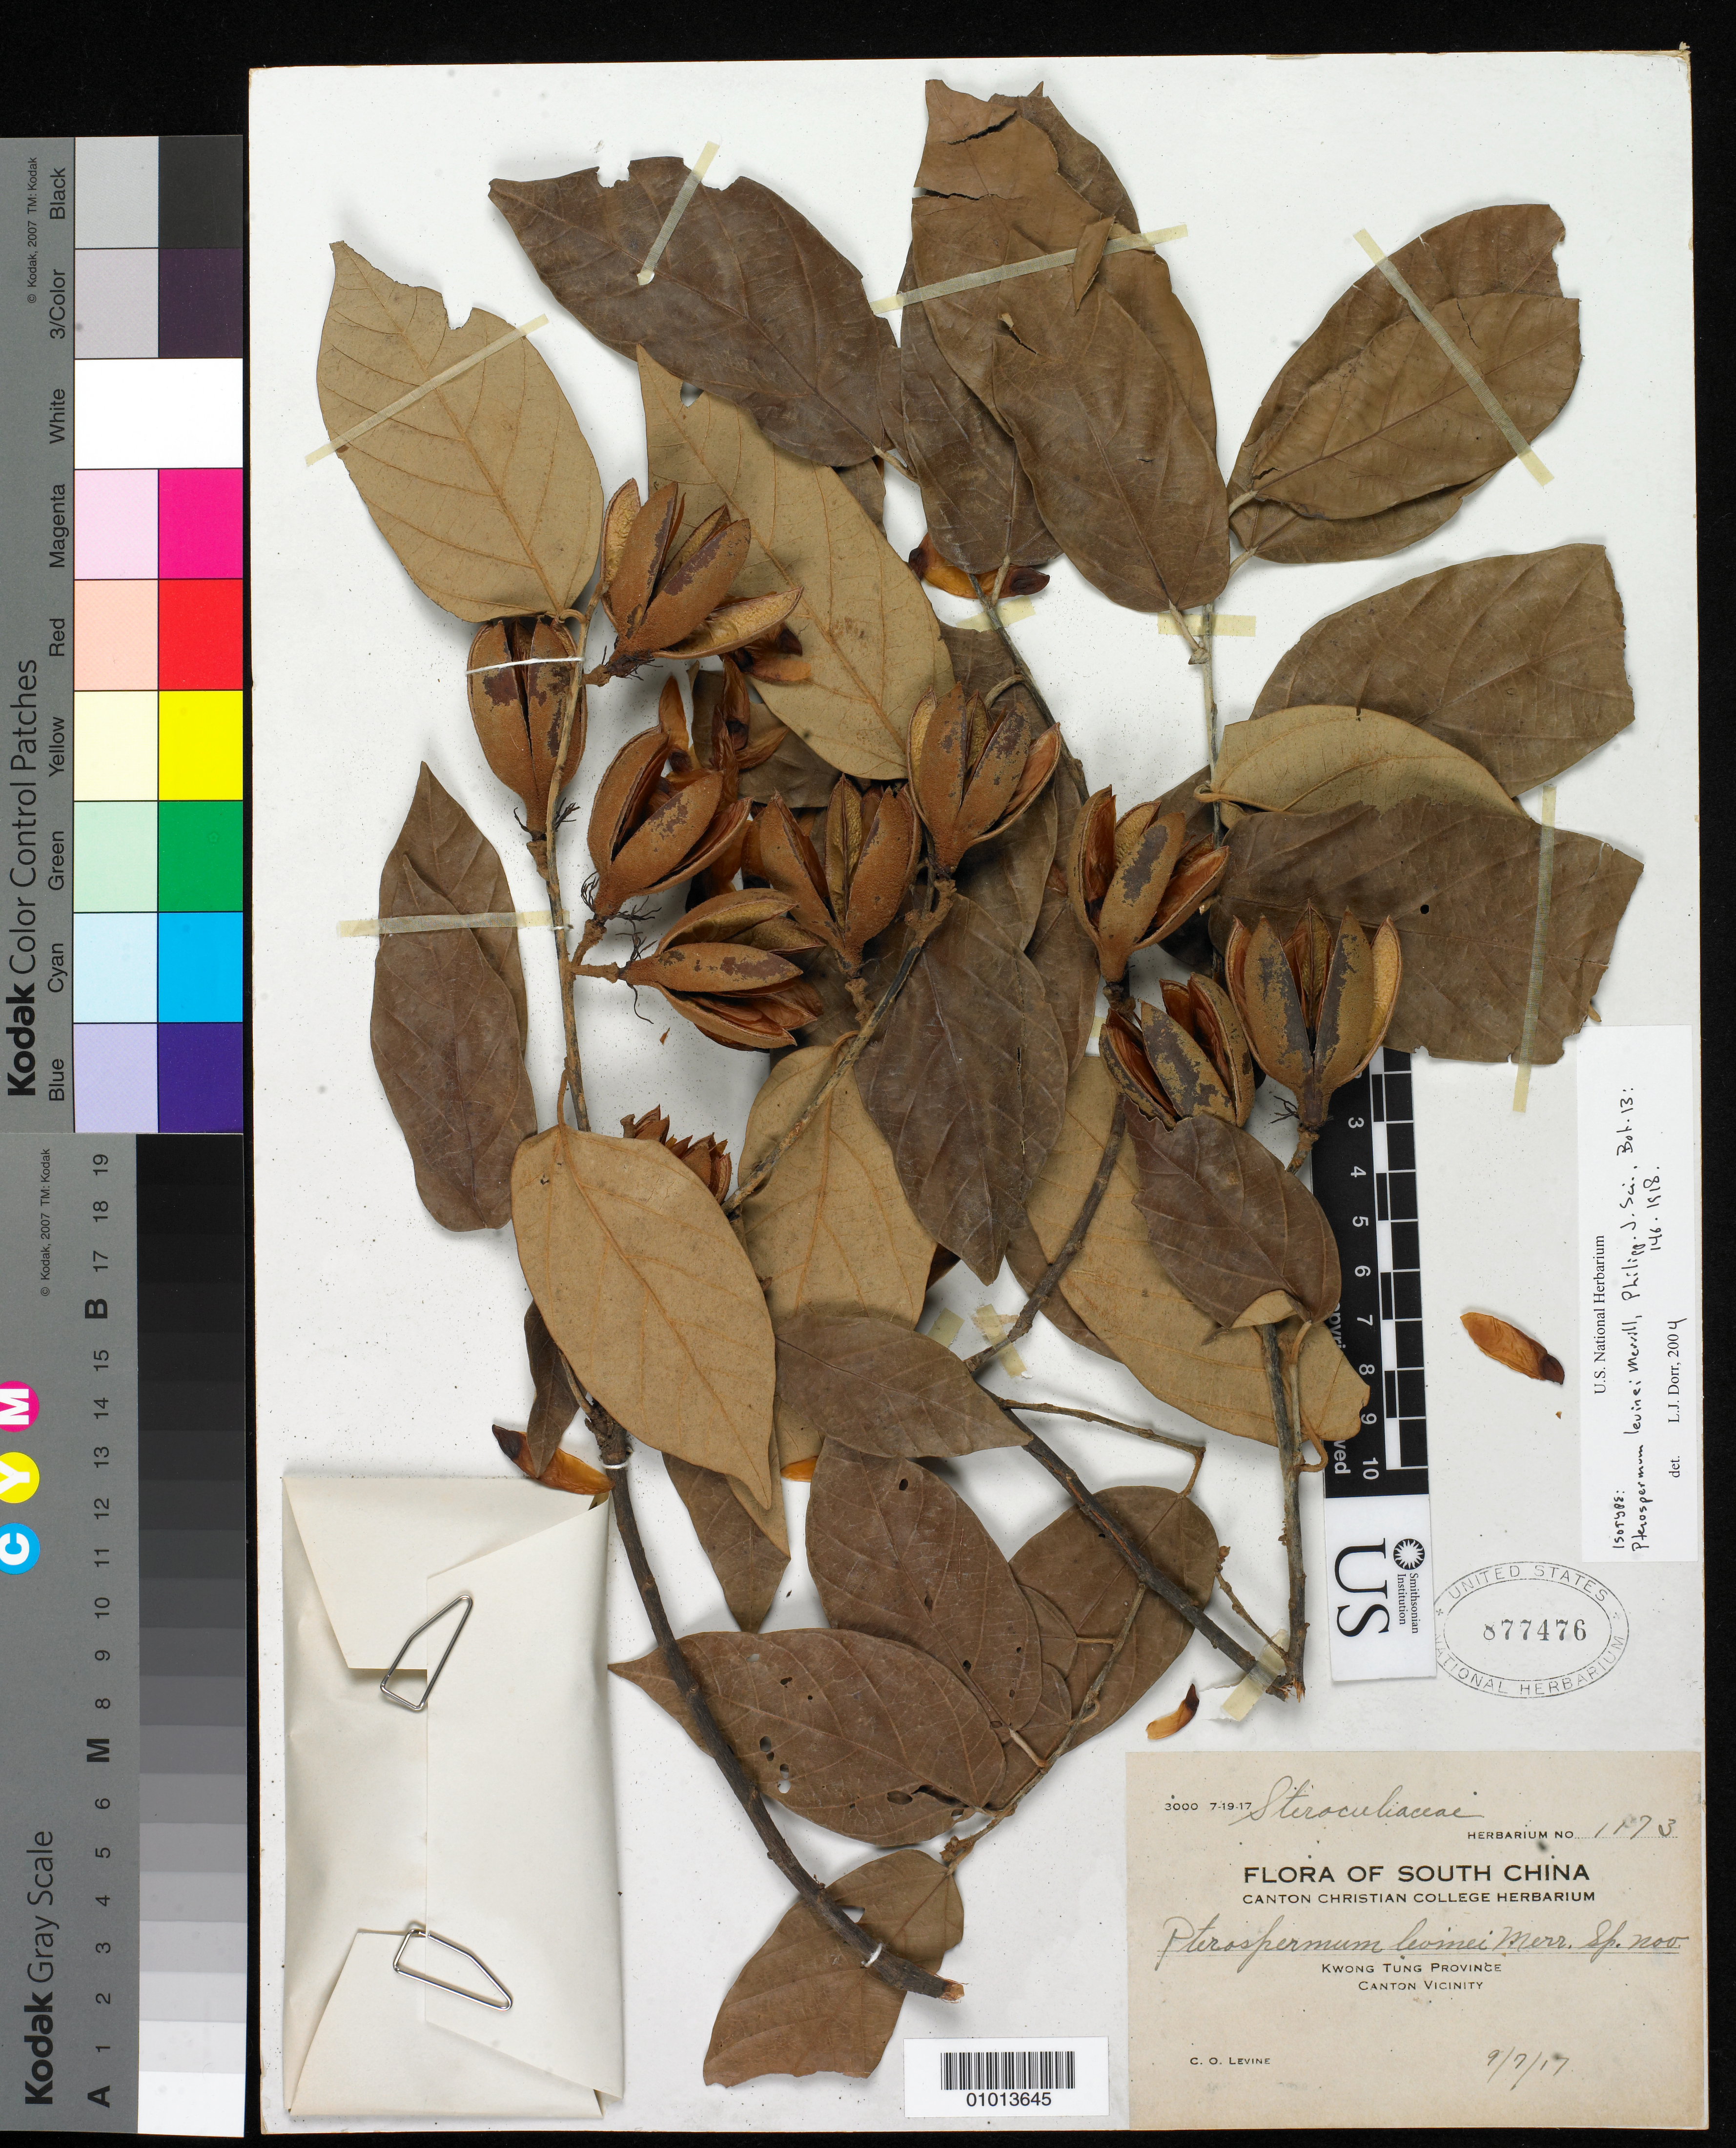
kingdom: Plantae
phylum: Tracheophyta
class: Magnoliopsida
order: Malvales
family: Malvaceae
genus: Pterospermum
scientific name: Pterospermum levinei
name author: Merr.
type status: Isotype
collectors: C. O. Levine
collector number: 1173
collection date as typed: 07 Sep 1917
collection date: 1917-09-07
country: China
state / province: Guangdong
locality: Kwong Tung Province, Canton vicinity.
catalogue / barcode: US 877476